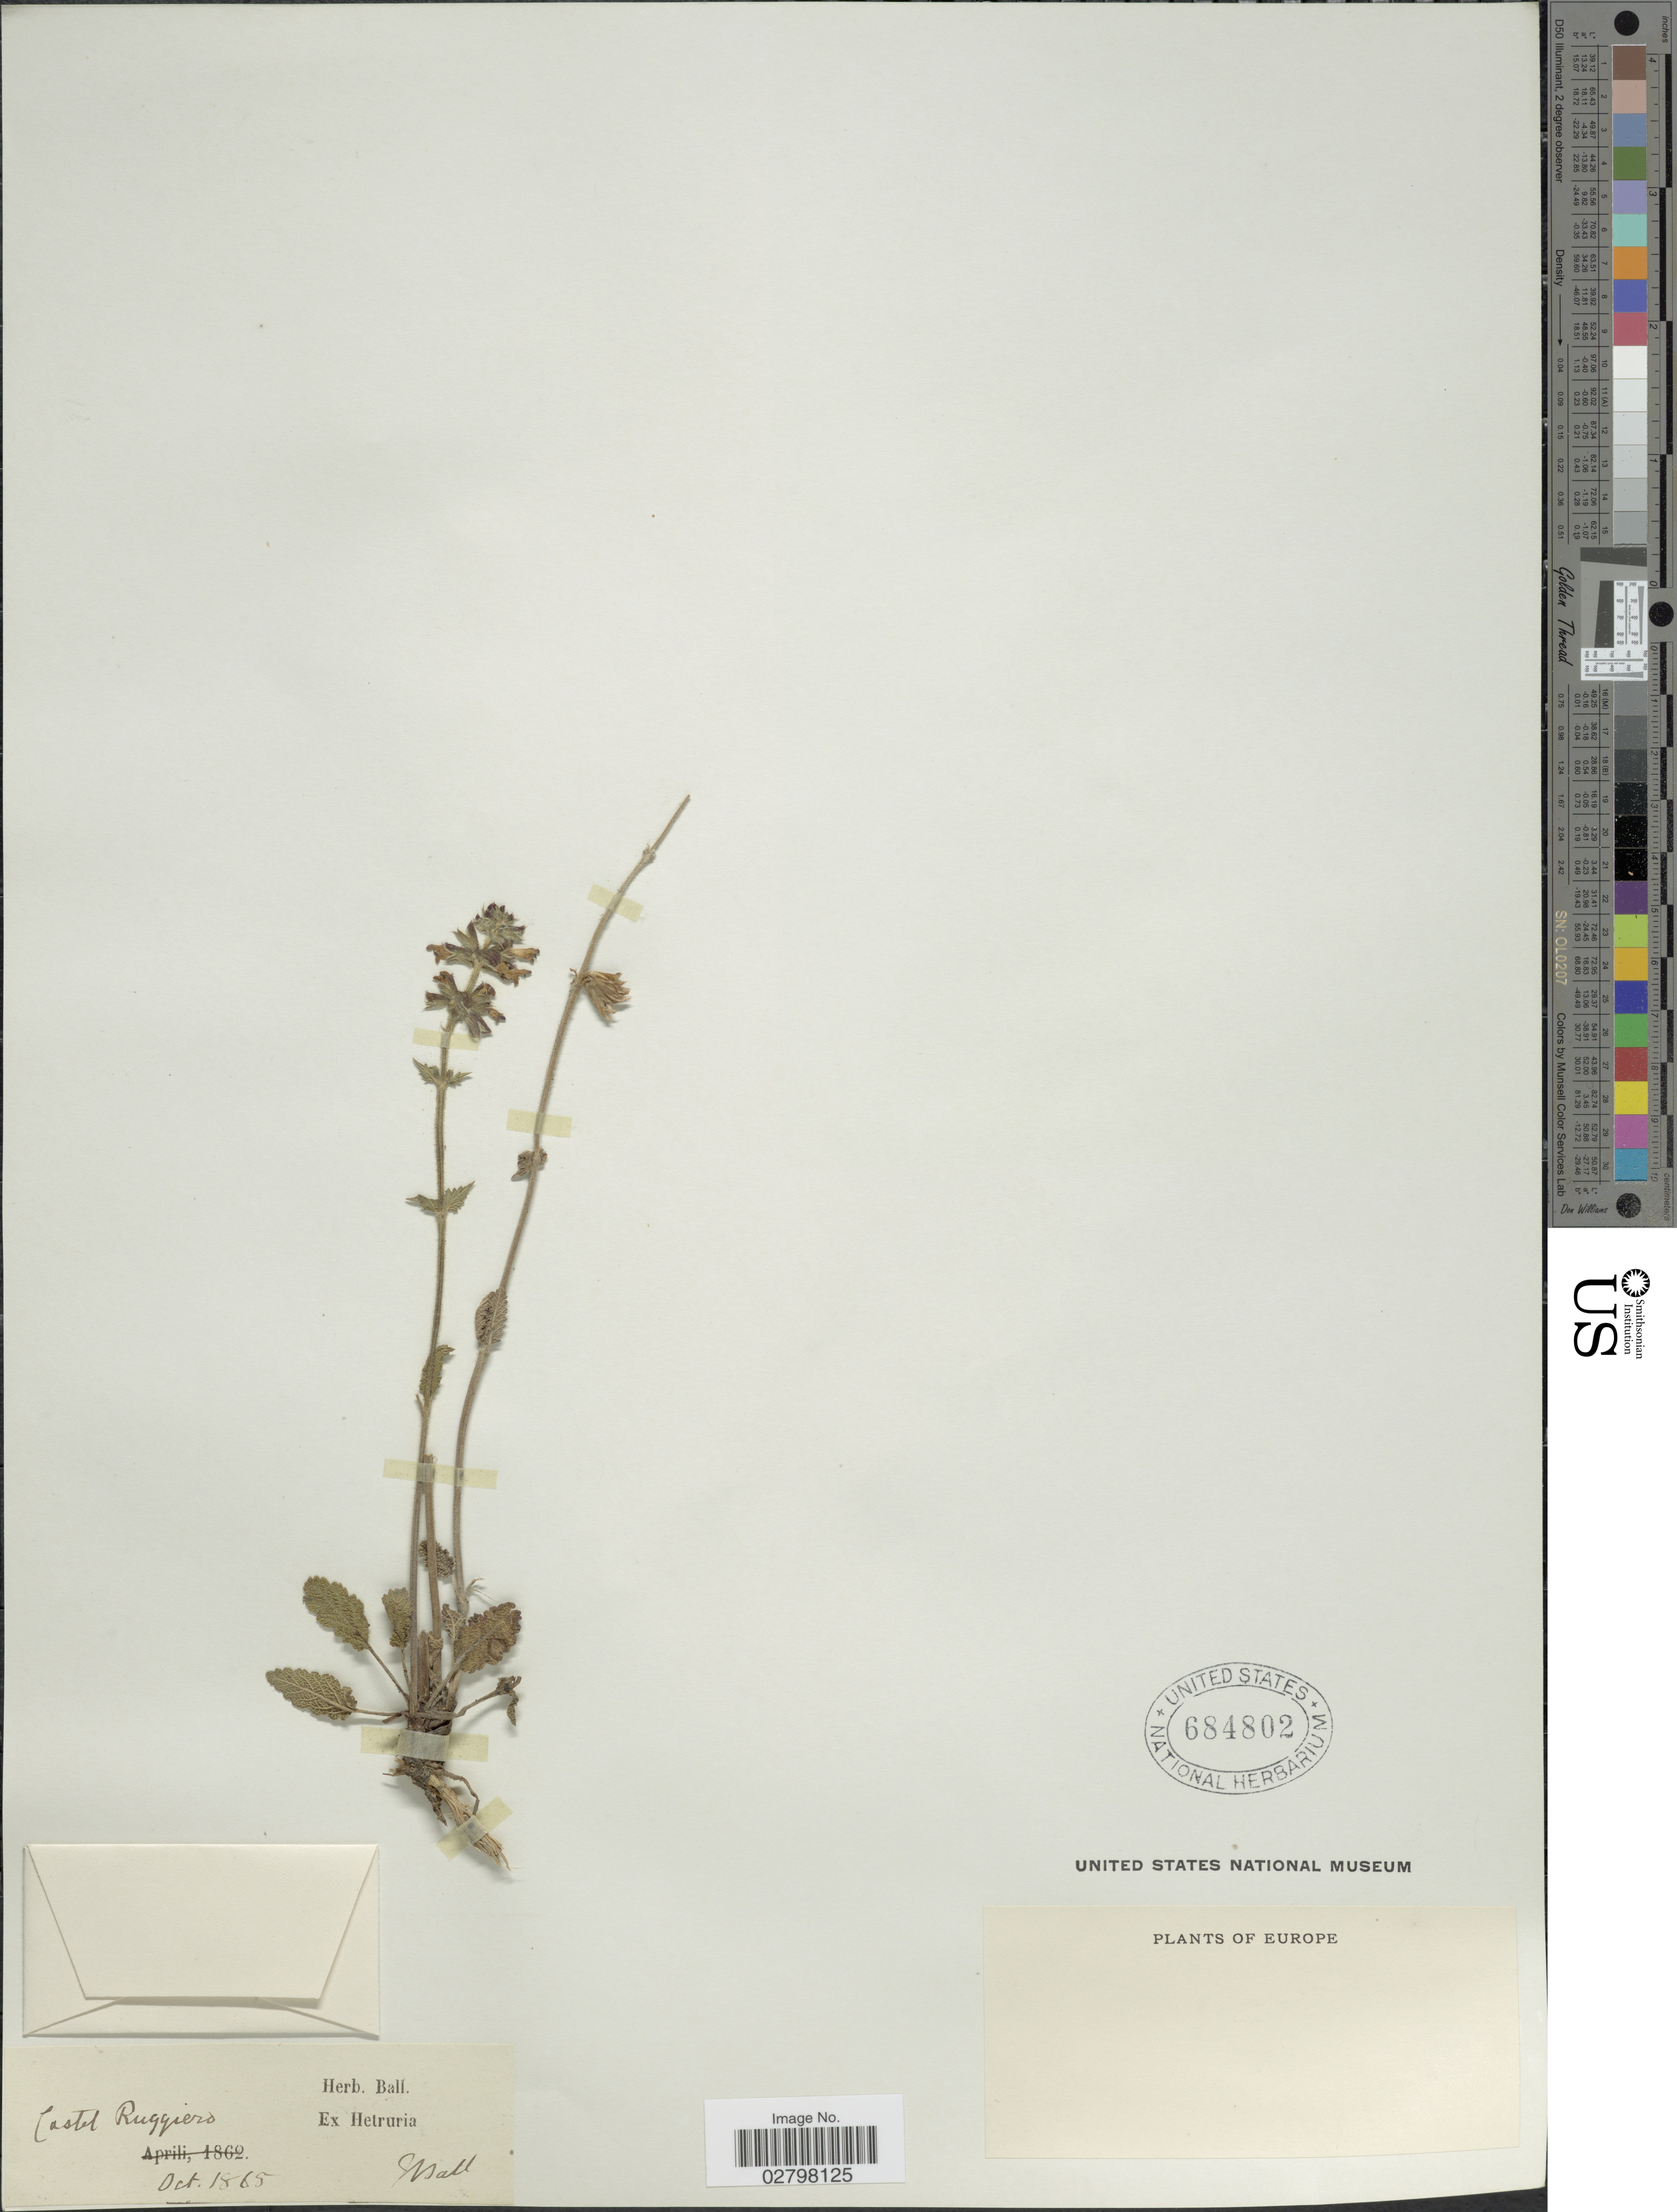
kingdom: Plantae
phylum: Tracheophyta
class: Magnoliopsida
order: Lamiales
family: Lamiaceae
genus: Stachys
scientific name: Stachys sp.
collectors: J. Ball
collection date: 1865-10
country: Italy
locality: Ex Hetruria. Castel Ruggiero. Europe.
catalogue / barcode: US 684802